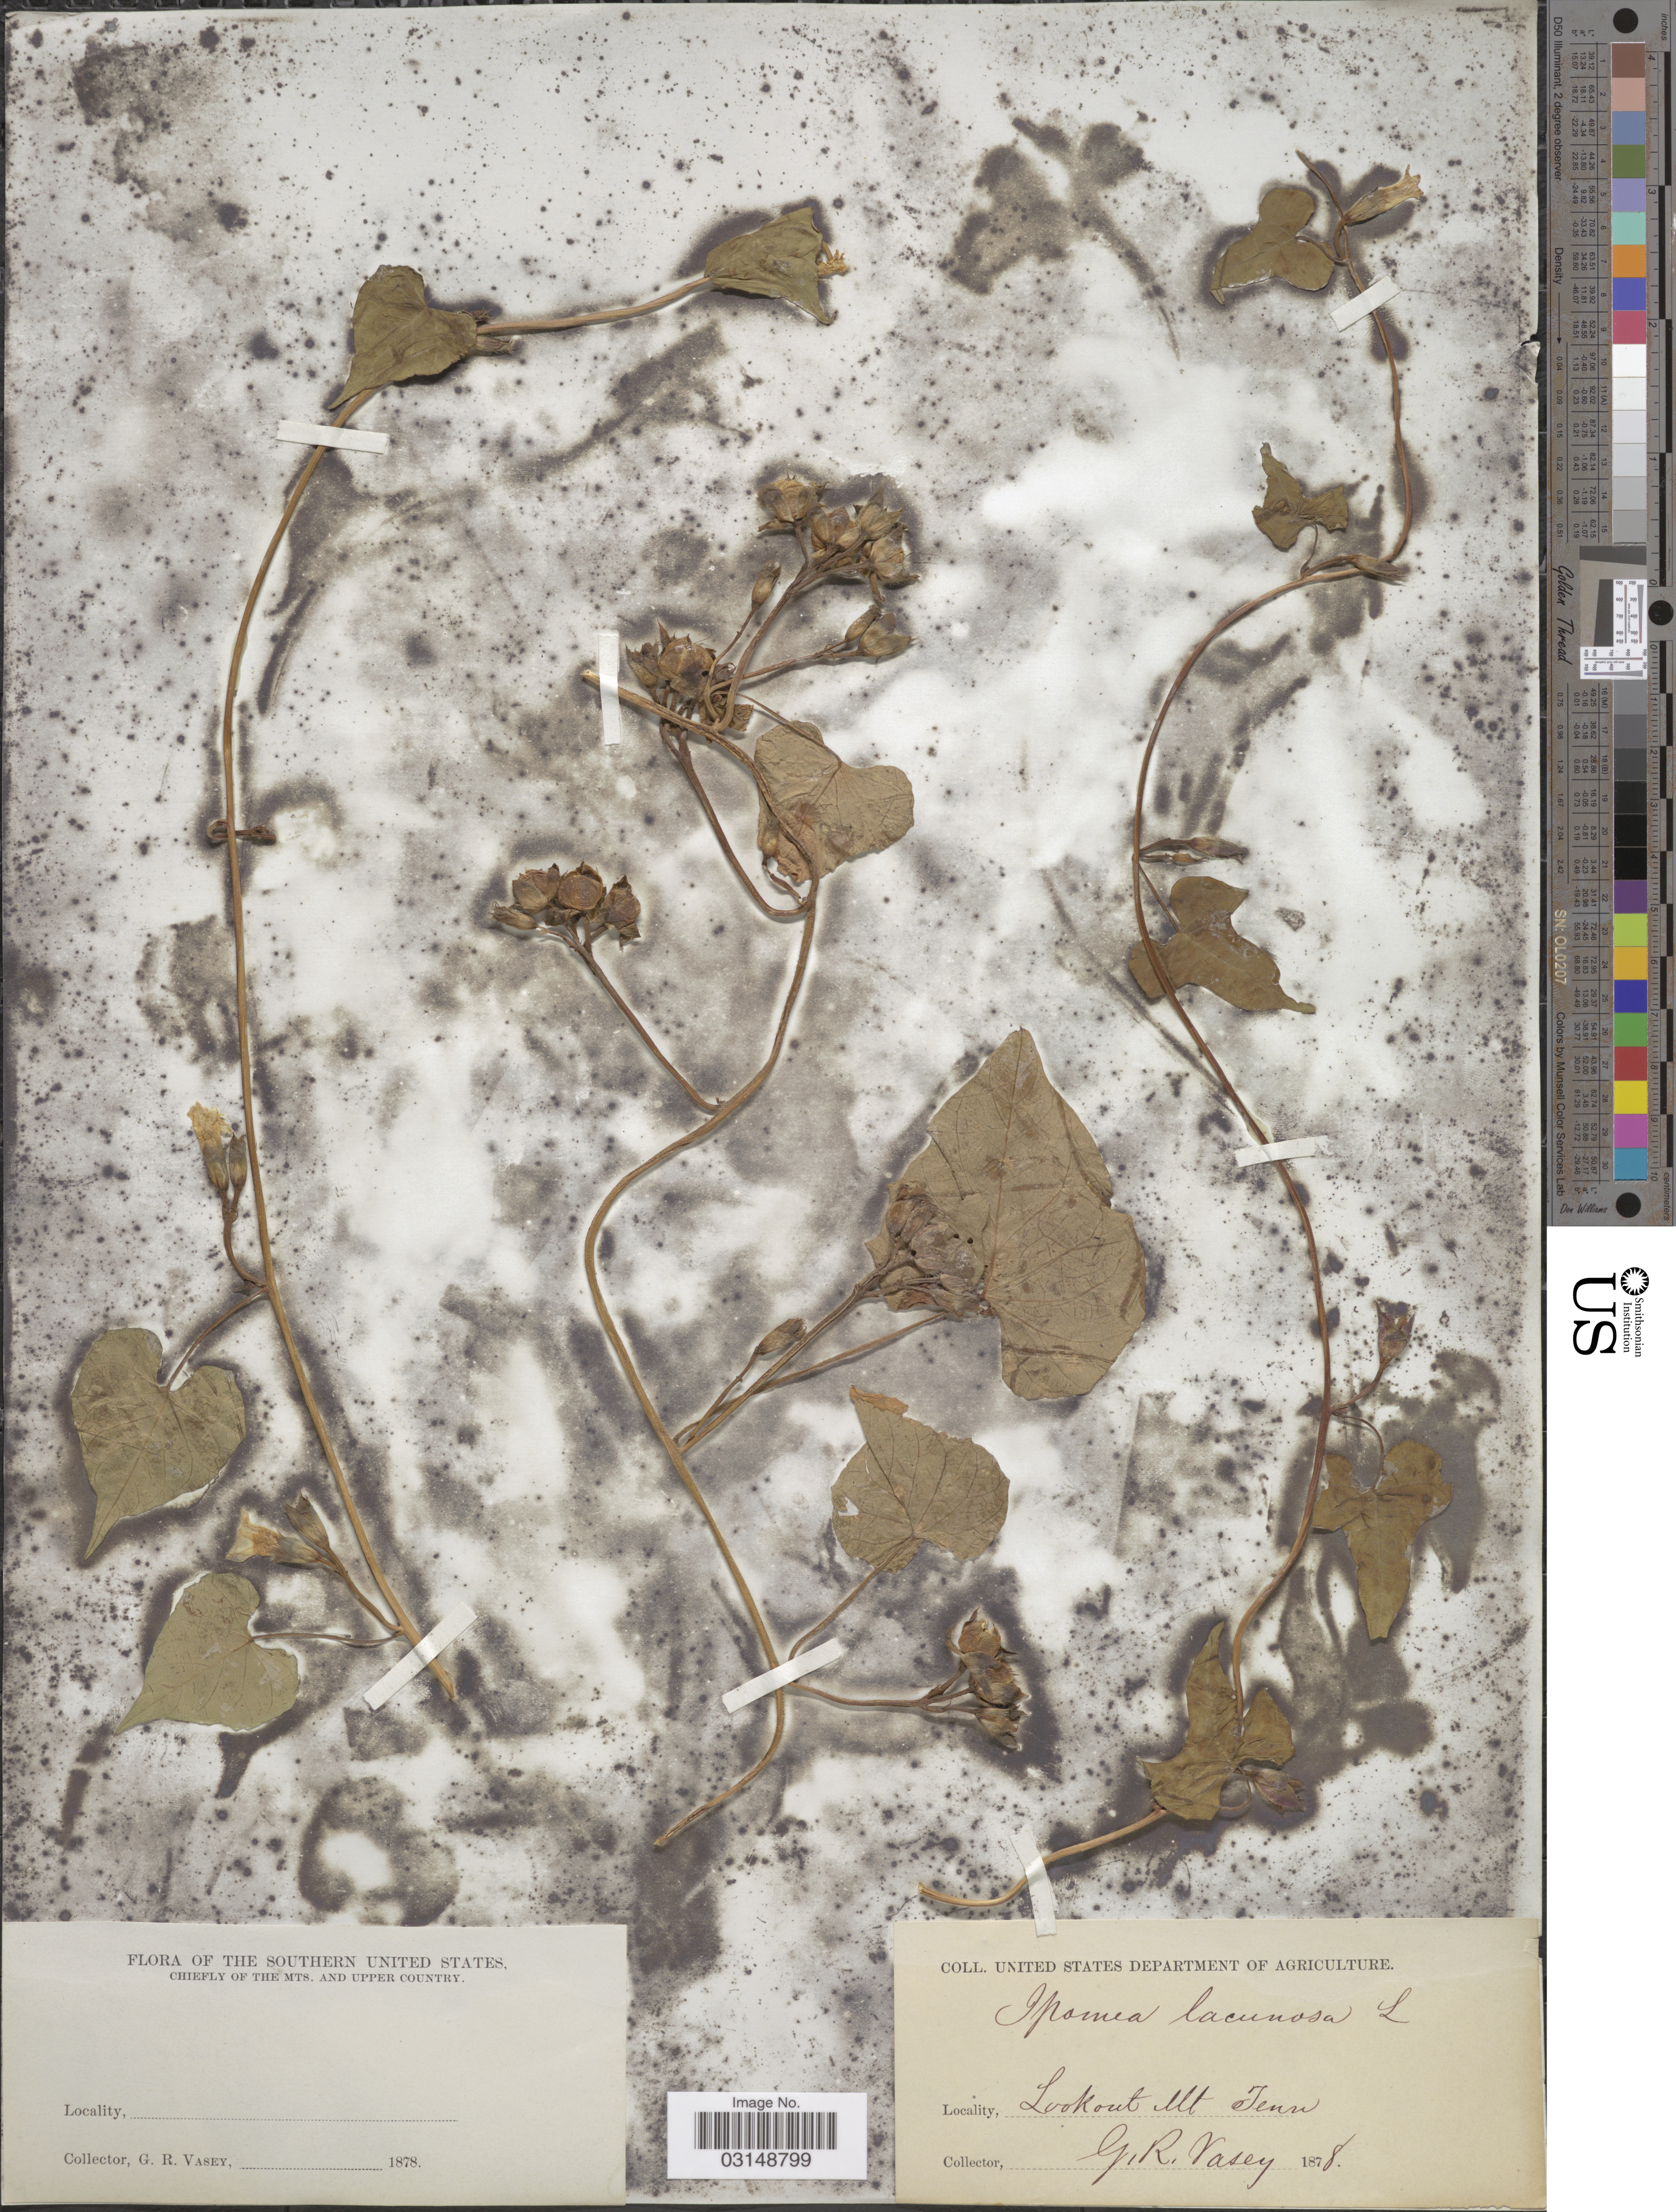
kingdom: Plantae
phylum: Tracheophyta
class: Magnoliopsida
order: Solanales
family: Convolvulaceae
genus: Ipomoea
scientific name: Ipomoea lacunosa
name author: L.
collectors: G. R. Vasey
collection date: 1878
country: United States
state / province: Tennessee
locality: Southern United States, chiefly of the Mts. and Upper Country. Lookout Mt.